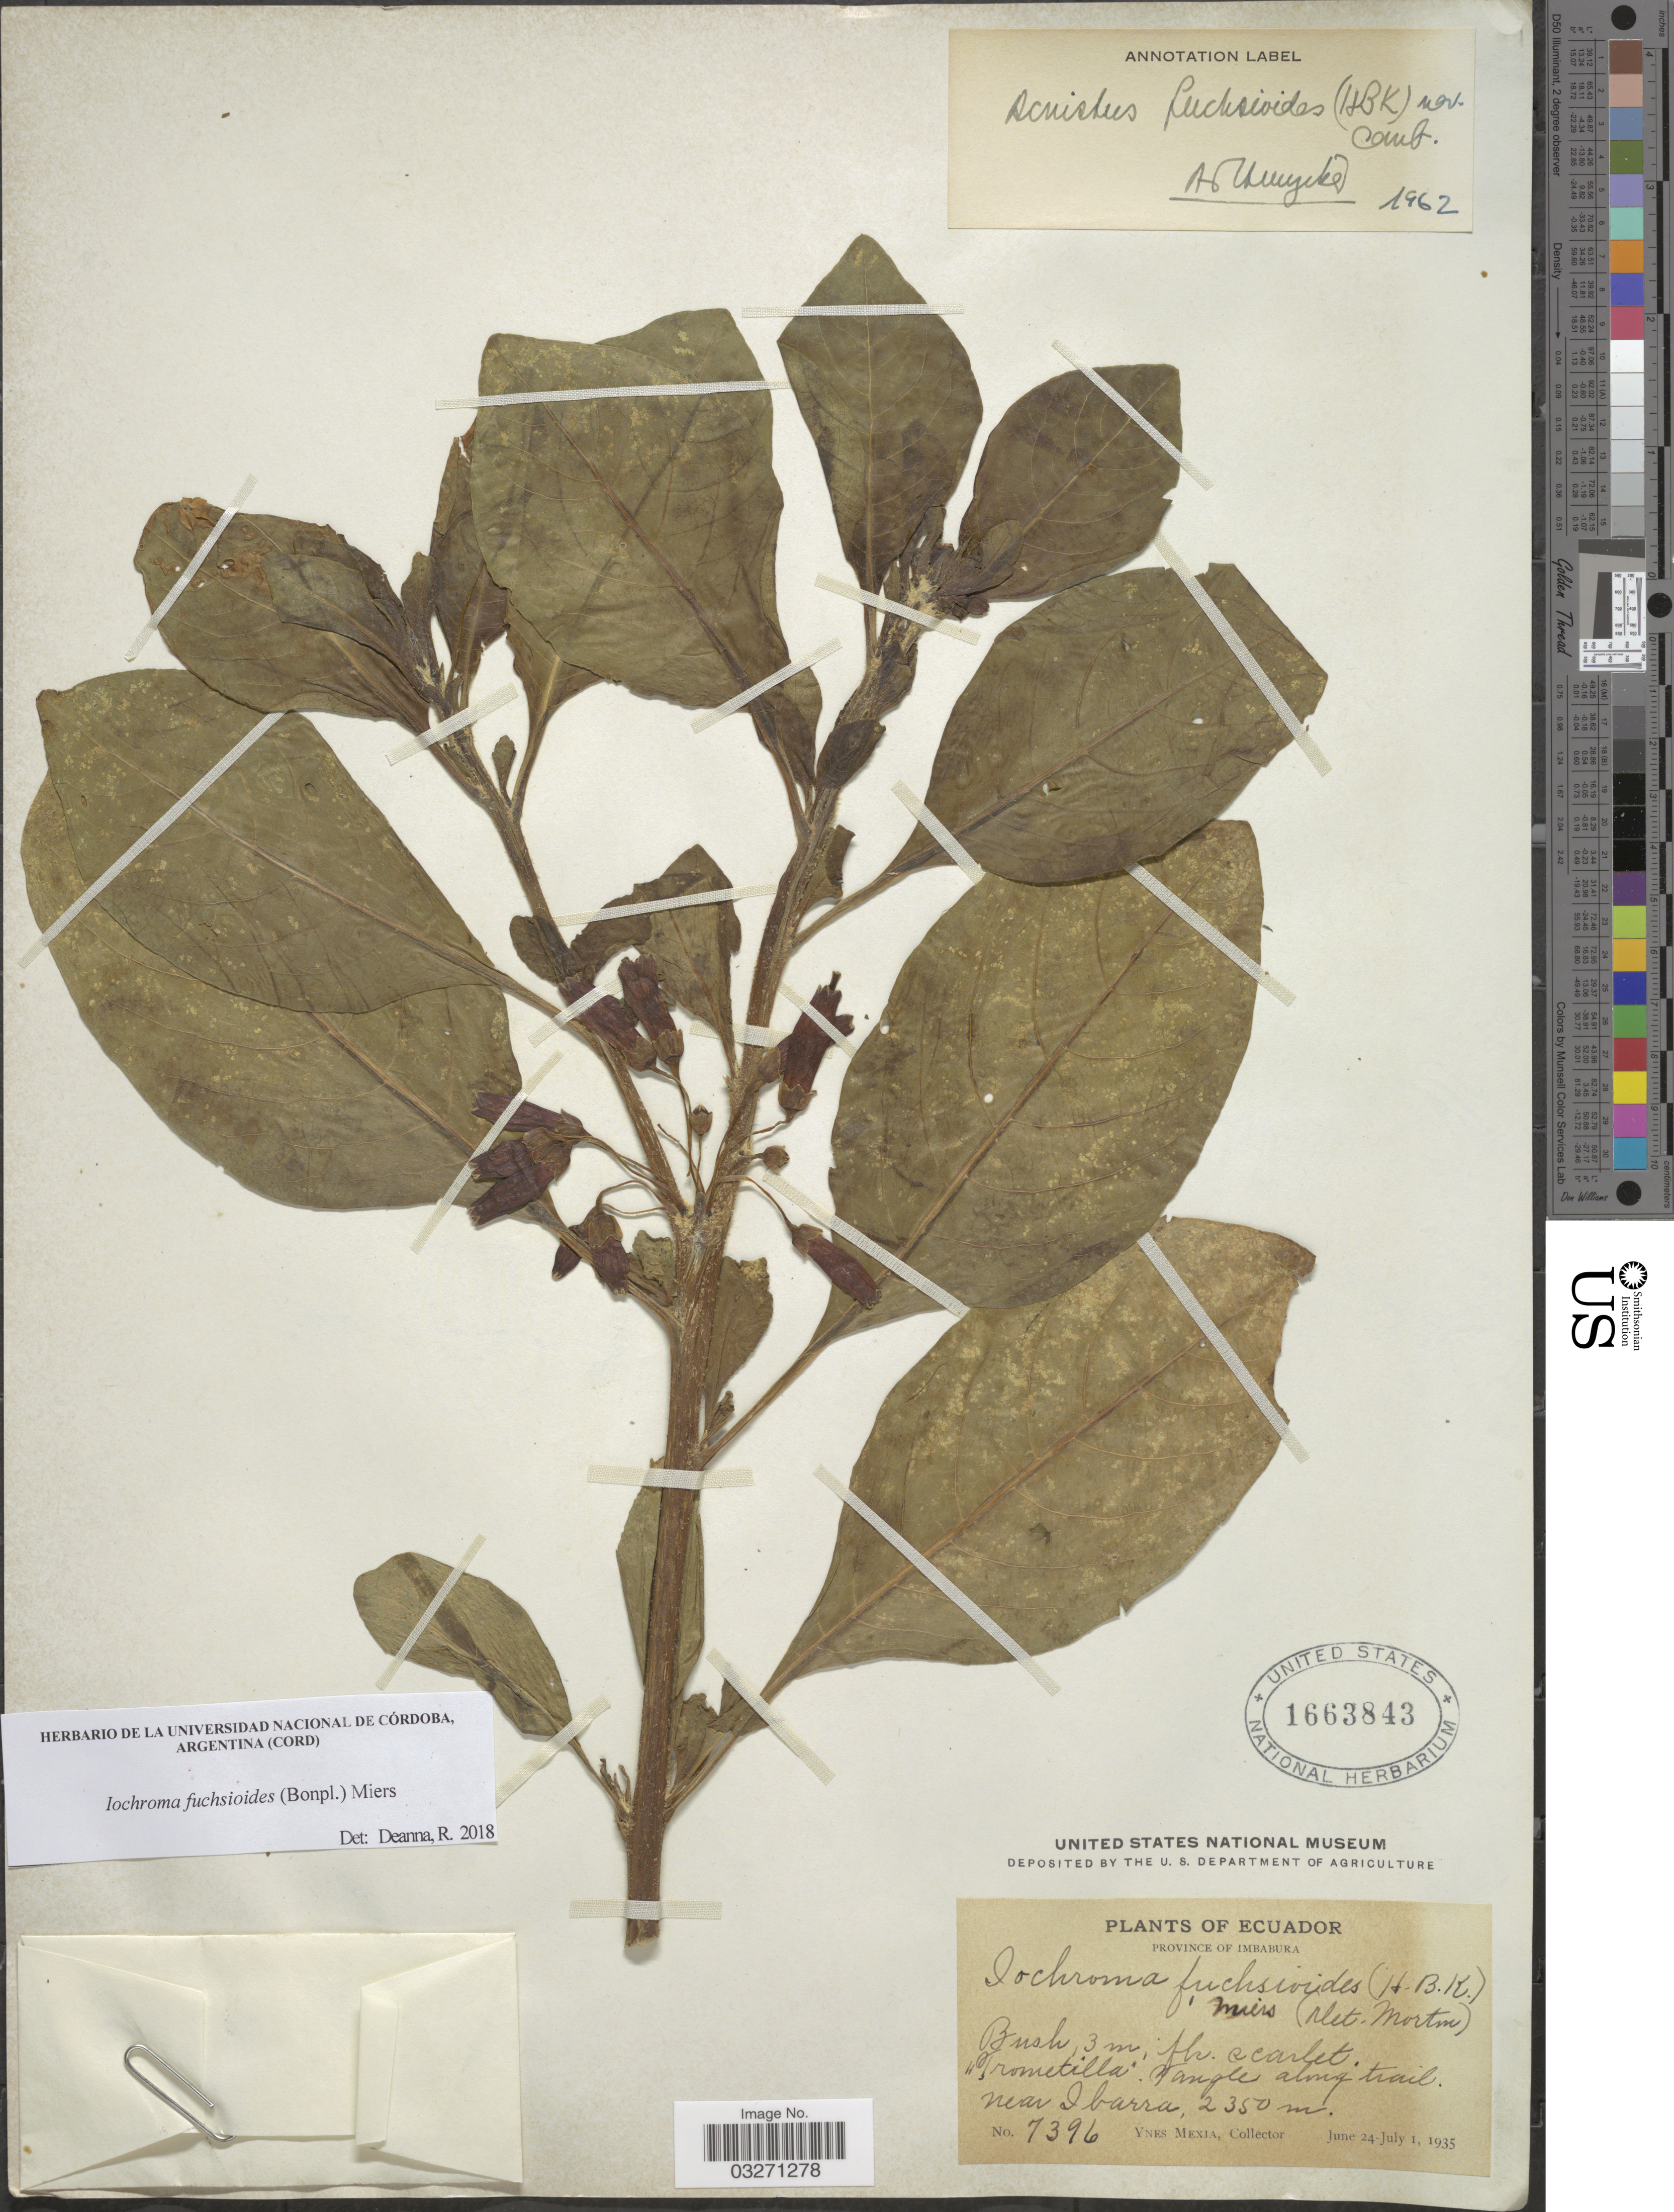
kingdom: Plantae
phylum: Tracheophyta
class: Magnoliopsida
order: Solanales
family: Solanaceae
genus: Iochroma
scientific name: Iochroma fuchsioides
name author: (Bonpl.) Miers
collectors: Y. Mexia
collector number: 7396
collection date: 1935-06-24/1935-07-01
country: Ecuador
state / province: Imbabura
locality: Tangle along trail, near Ibarra.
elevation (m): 2350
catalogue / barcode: US 1663843